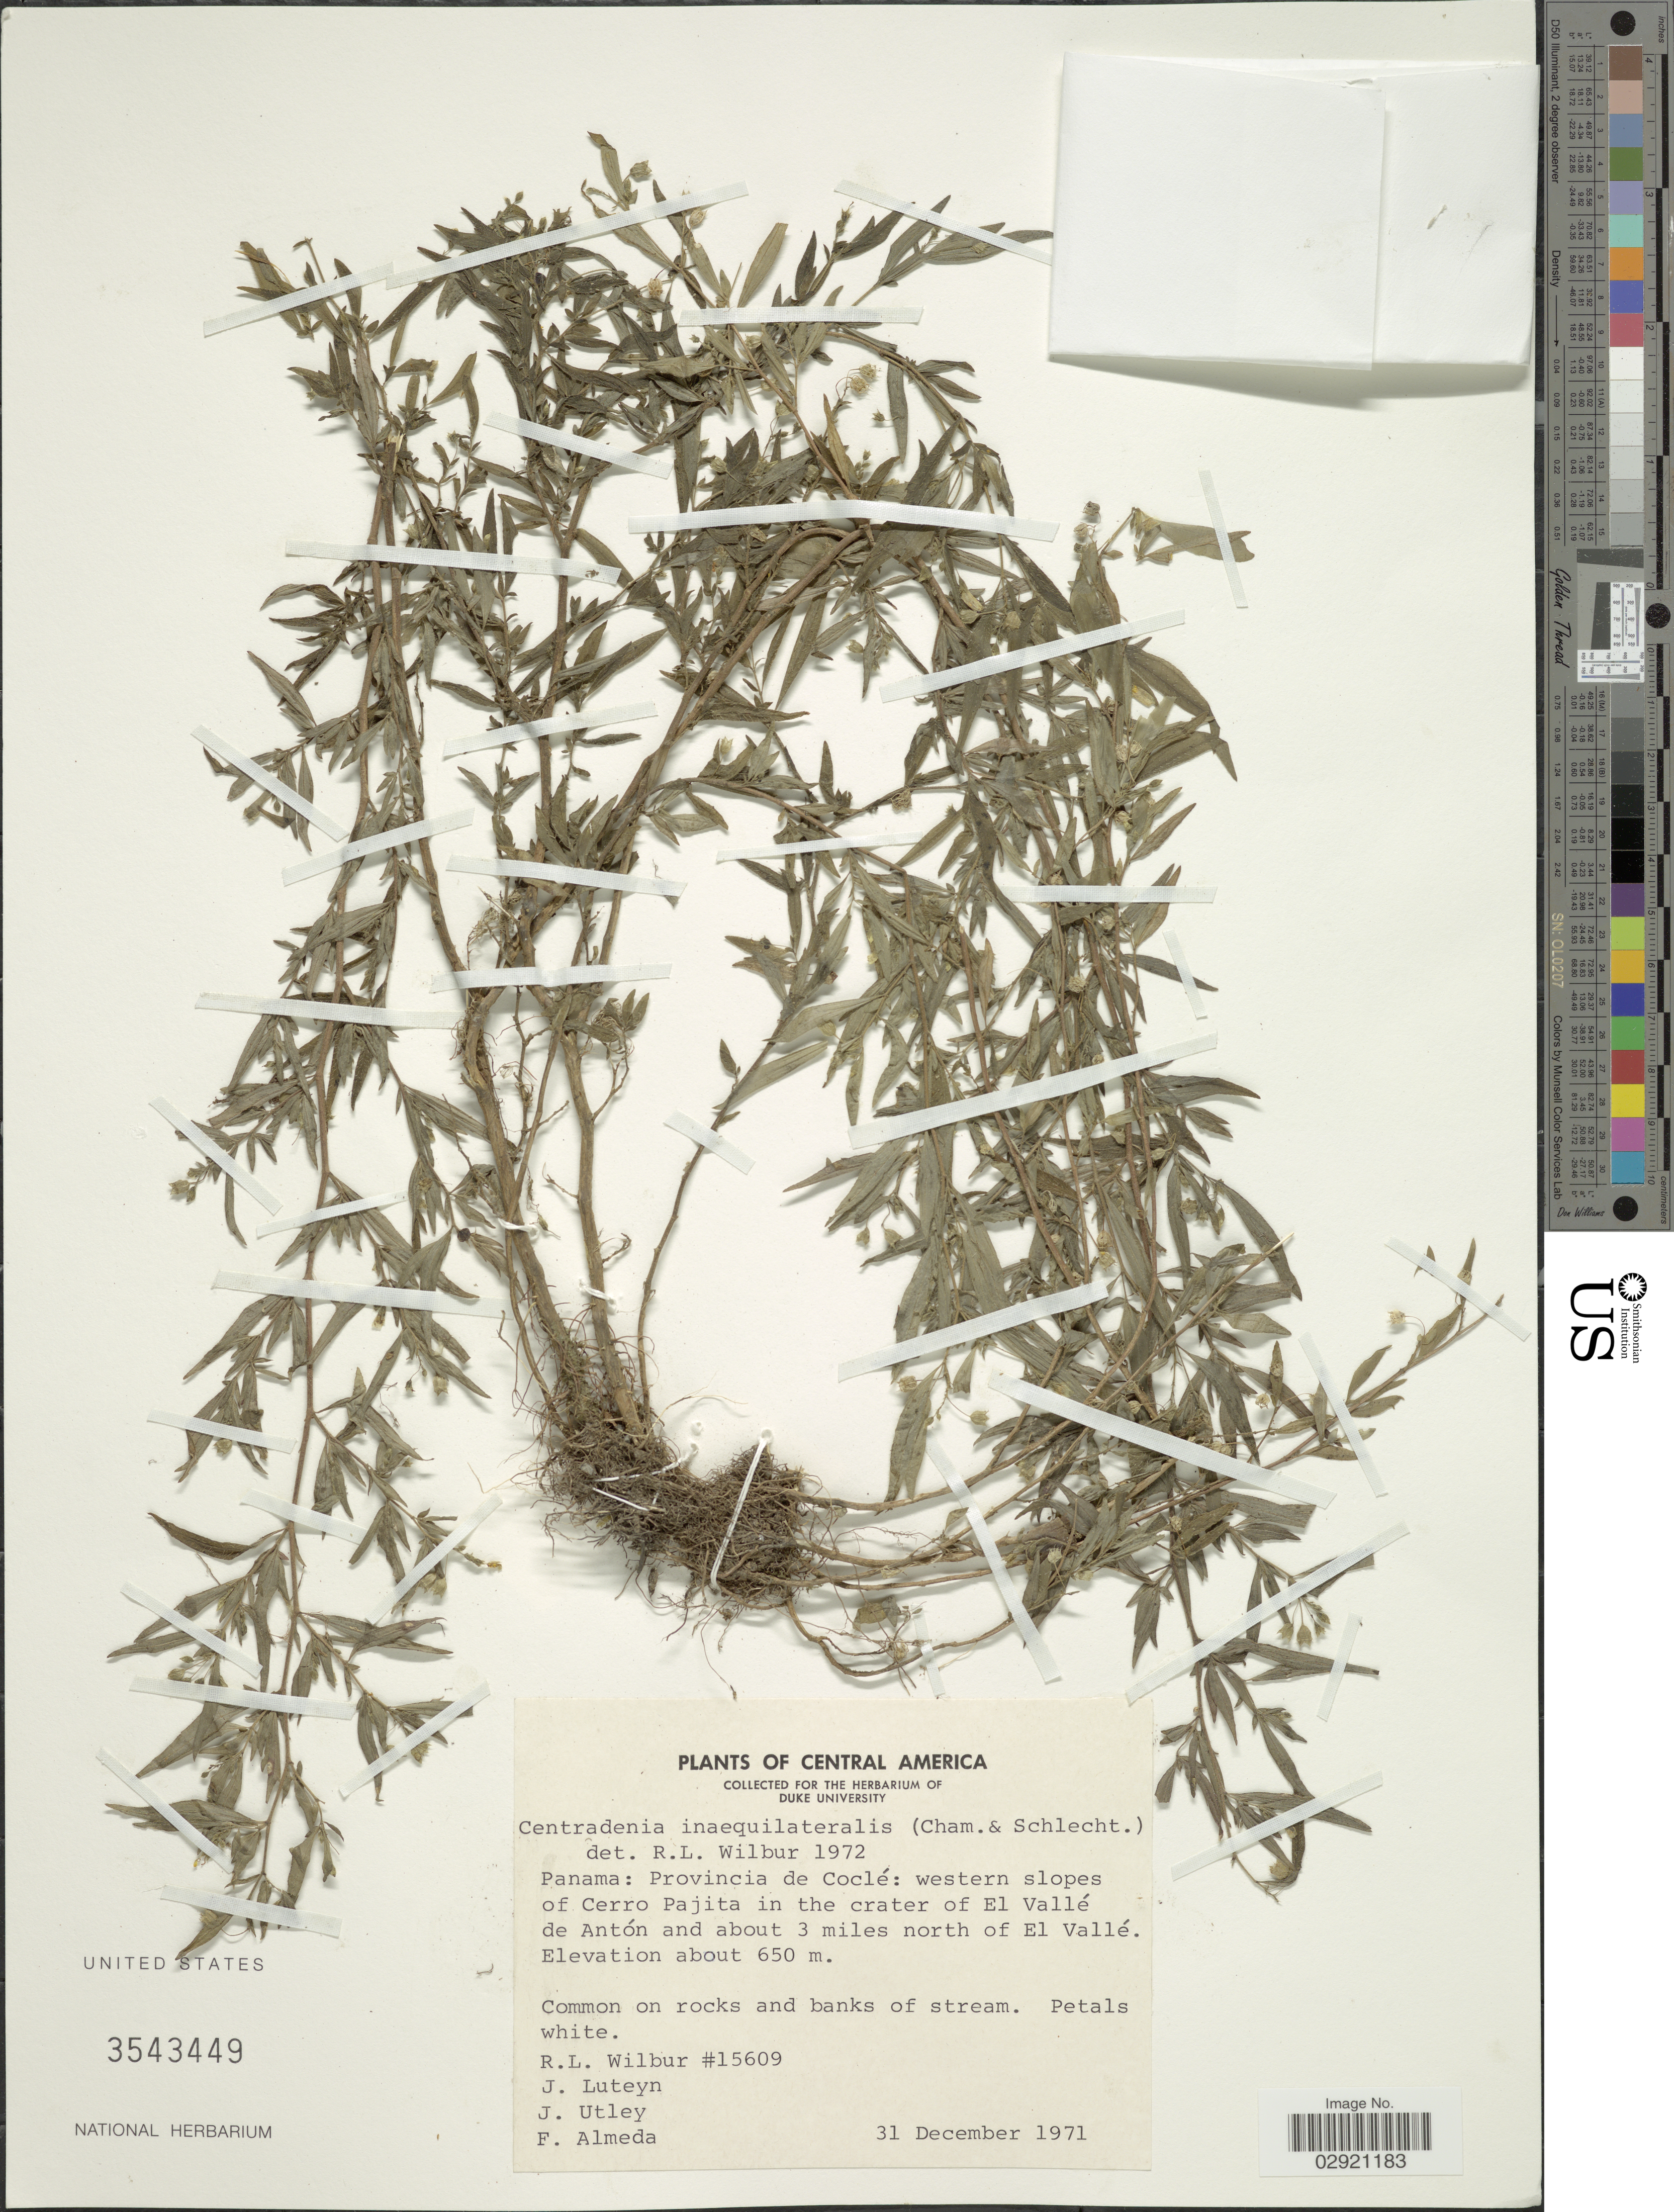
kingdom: Plantae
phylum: Tracheophyta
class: Magnoliopsida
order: Myrtales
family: Melastomataceae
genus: Centradenia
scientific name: Centradenia inaequilateralis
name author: (Gleason) G. Don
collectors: R. L. Wilbur, J. L. Luteyn, J. Utley & F. Almeda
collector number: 15609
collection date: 1971-12-31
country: Panama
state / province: Coclé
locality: Western slopes of Cerro Pajita in the crater of El Vallé de Antón and about 3 miles north of El Vallé.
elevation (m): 650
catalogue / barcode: US 3543449